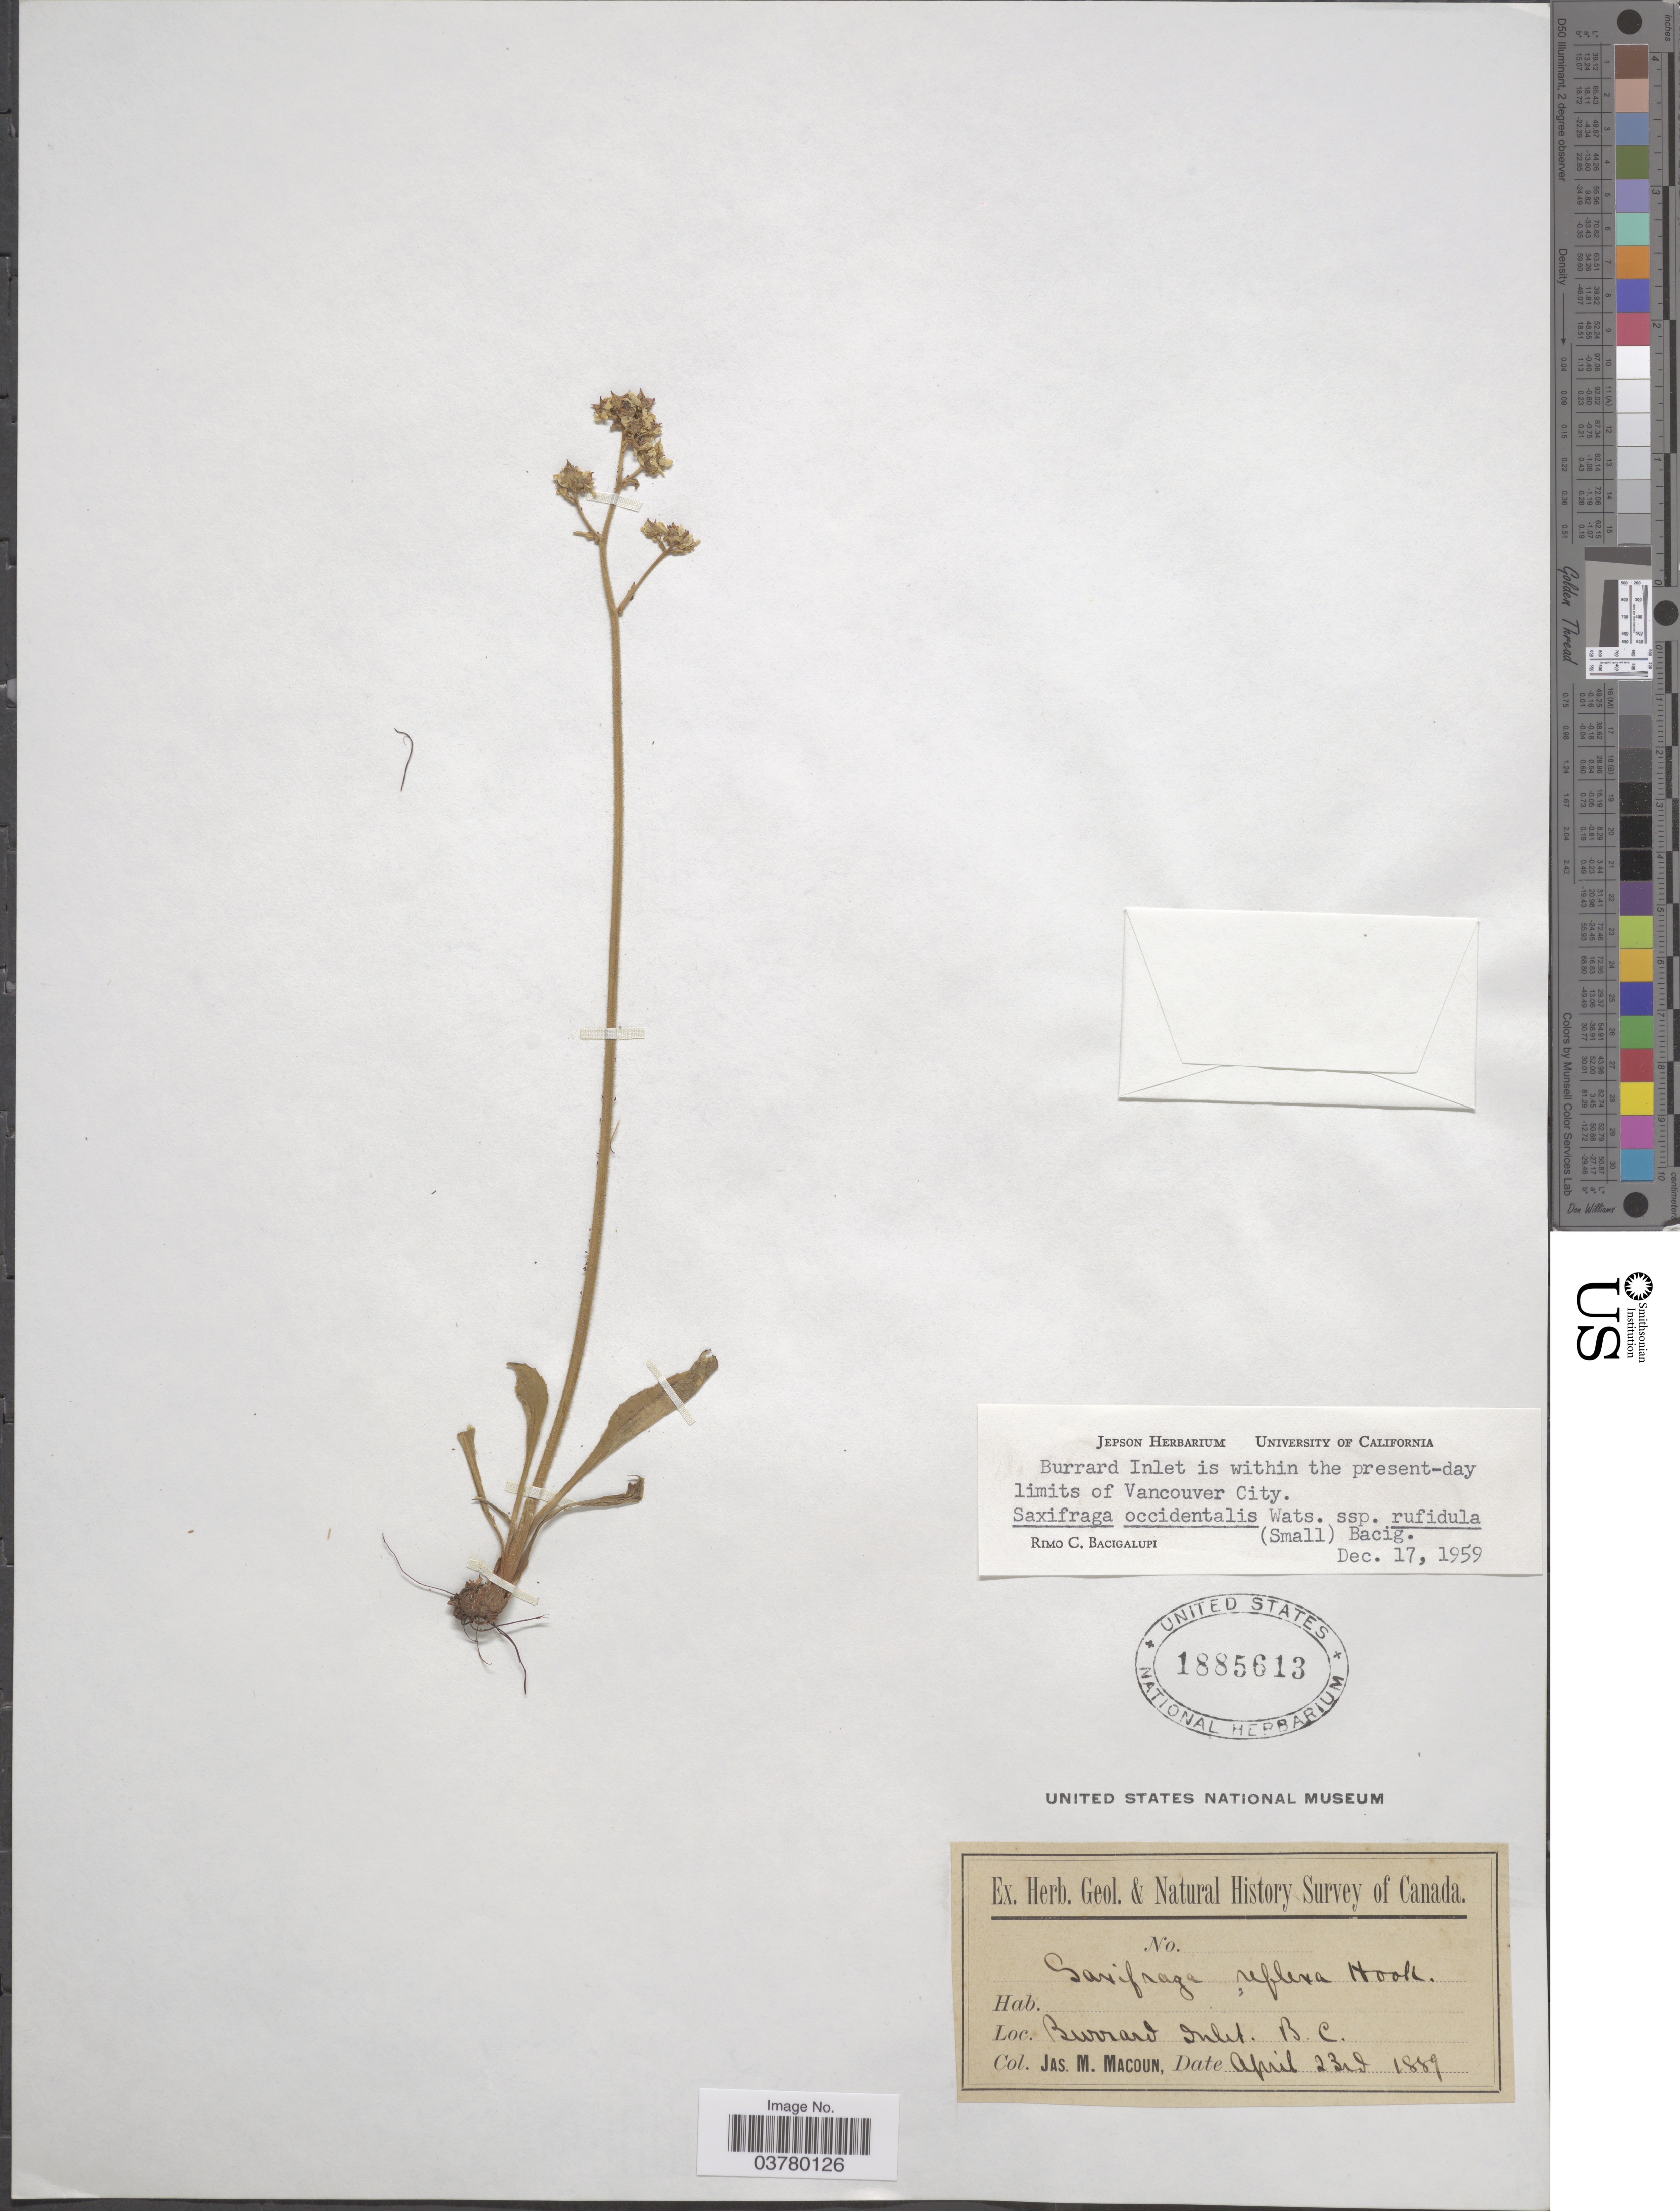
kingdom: Plantae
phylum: Tracheophyta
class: Magnoliopsida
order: Saxifragales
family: Saxifragaceae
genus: Micranthes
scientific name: Micranthes rufidula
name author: Small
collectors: J. M. Macoun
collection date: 1889-04-23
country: Canada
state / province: British Columbia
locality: Geol. & Natural History Survey of Canada. Burraw Inlet.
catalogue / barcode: US 1885613